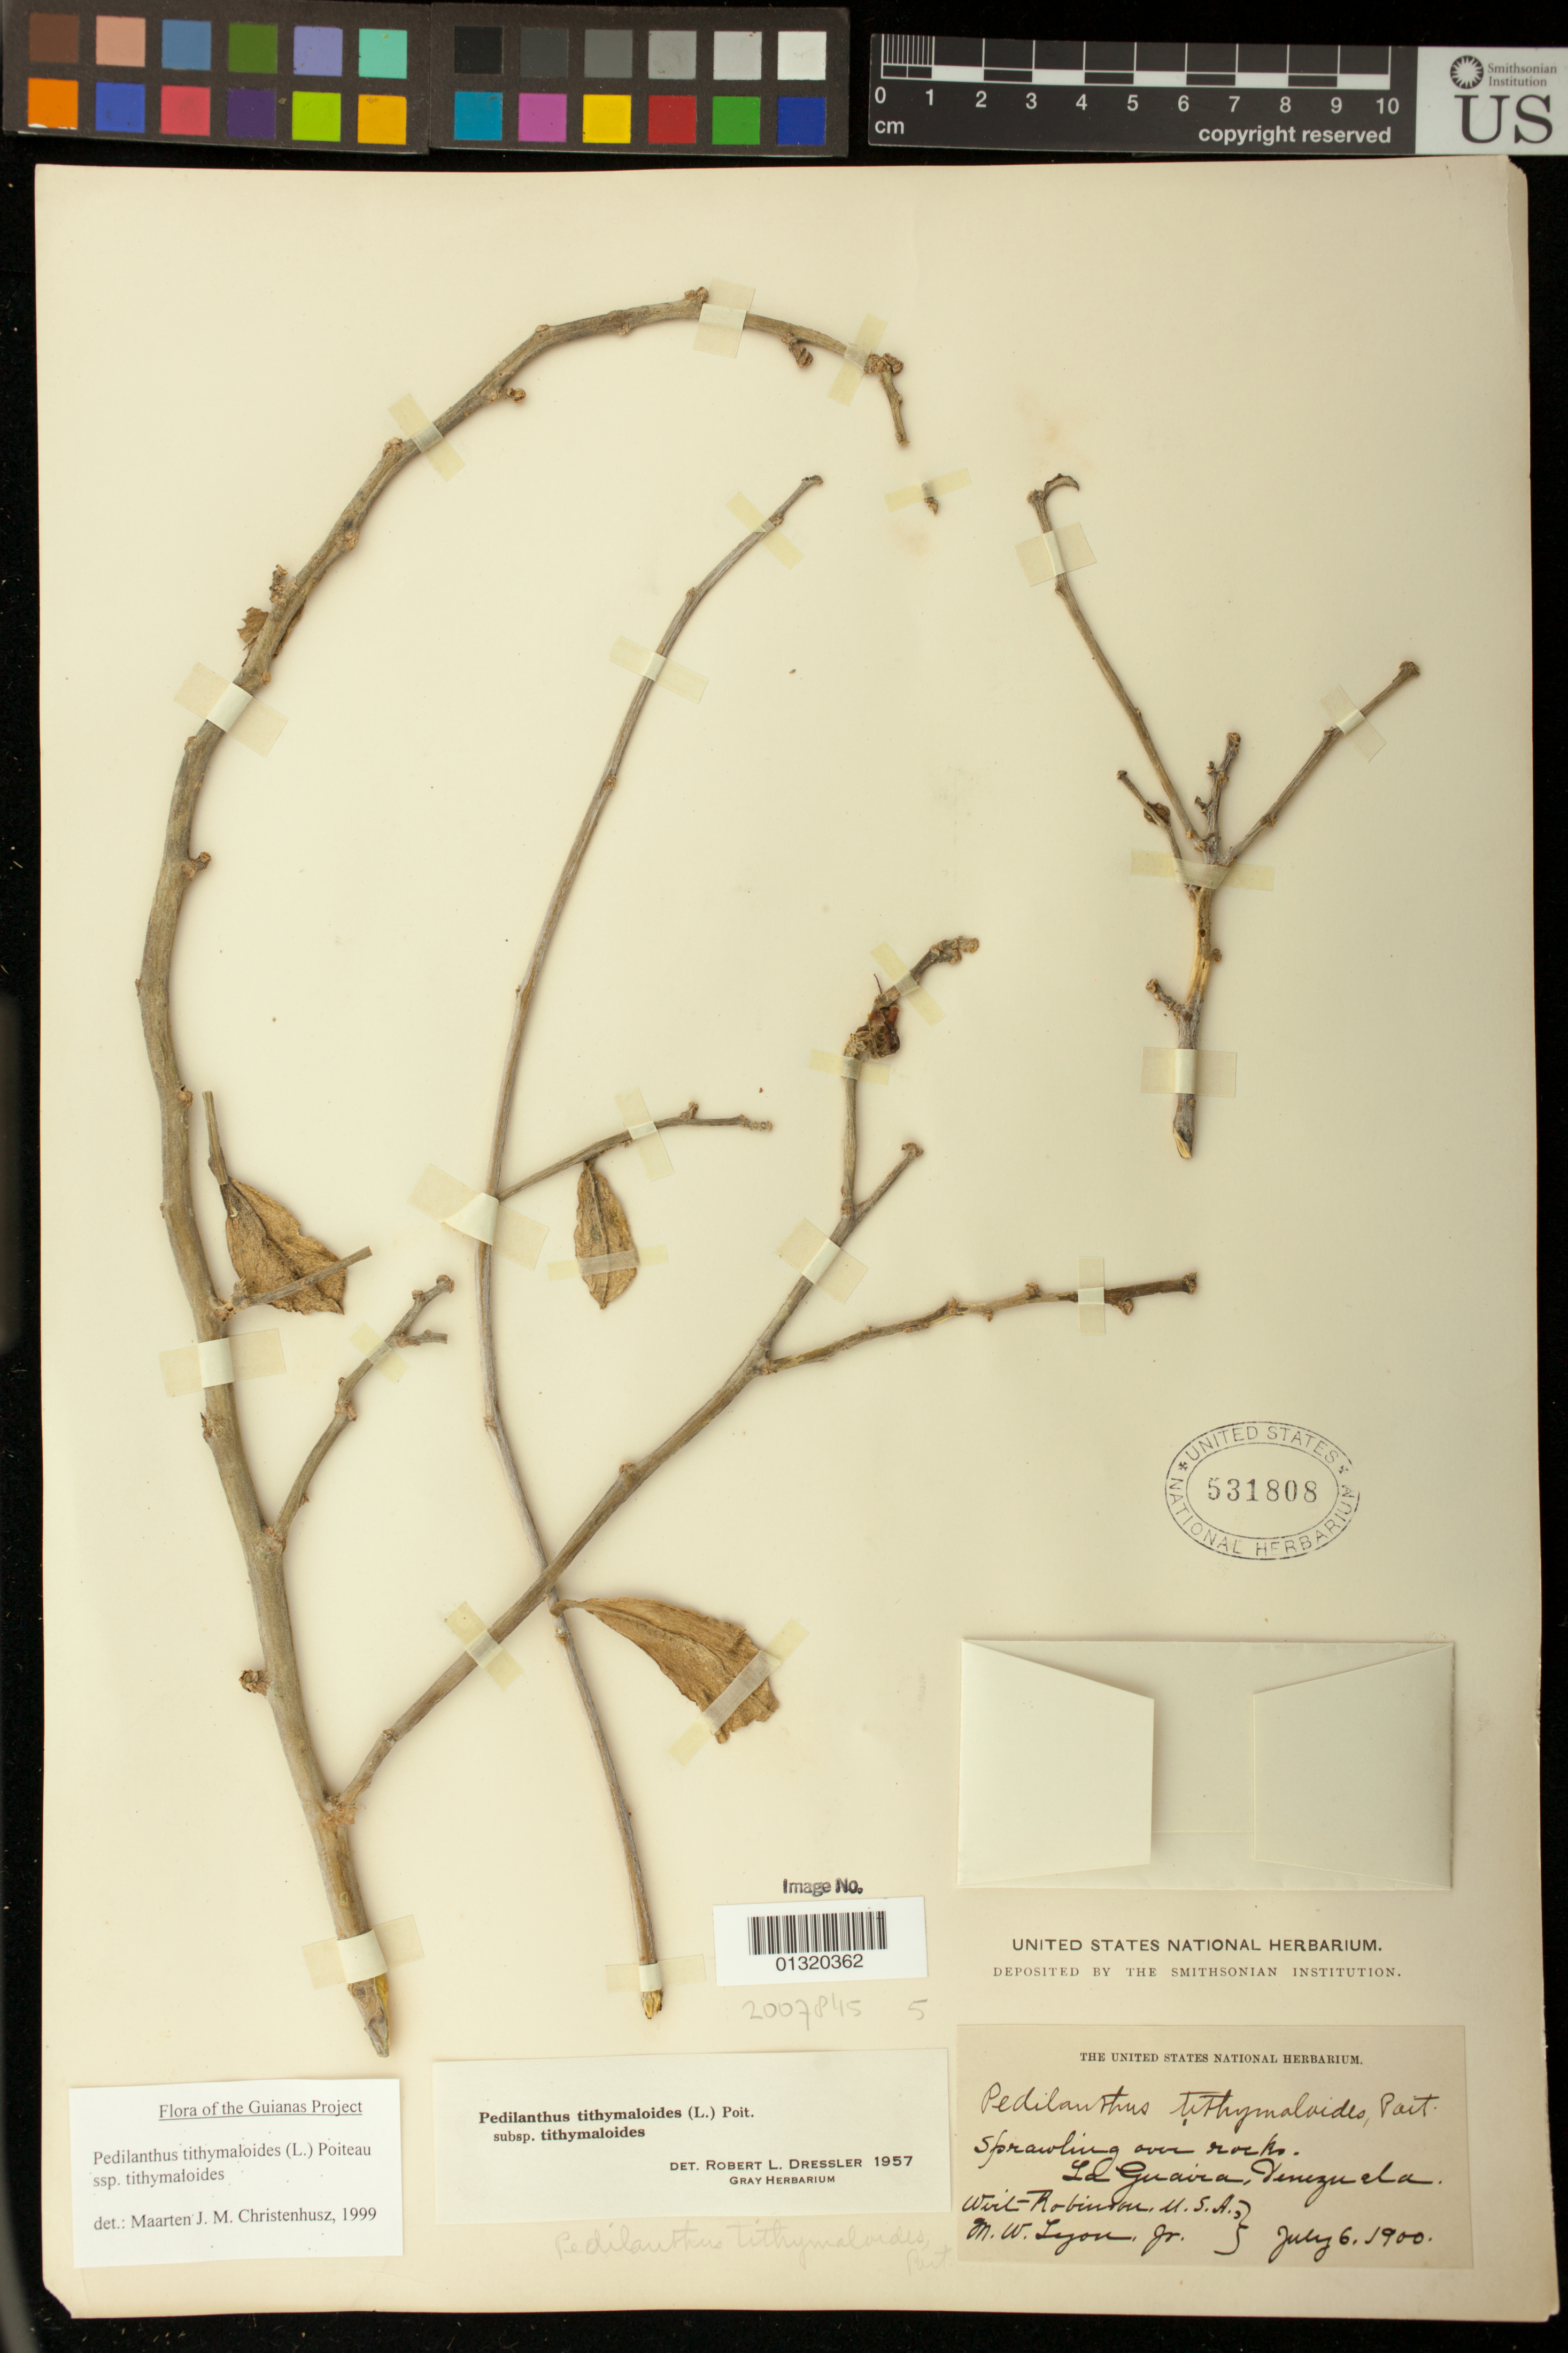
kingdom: Plantae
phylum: Tracheophyta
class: Magnoliopsida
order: Malpighiales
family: Euphorbiaceae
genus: Pedilanthus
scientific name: Pedilanthus tithymaloides subsp. tithymaloides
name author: (L.) Poit.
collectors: W. Robinson & M. W. Lyon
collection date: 1900-07-06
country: Venezuela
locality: La Guaira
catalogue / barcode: US 531808